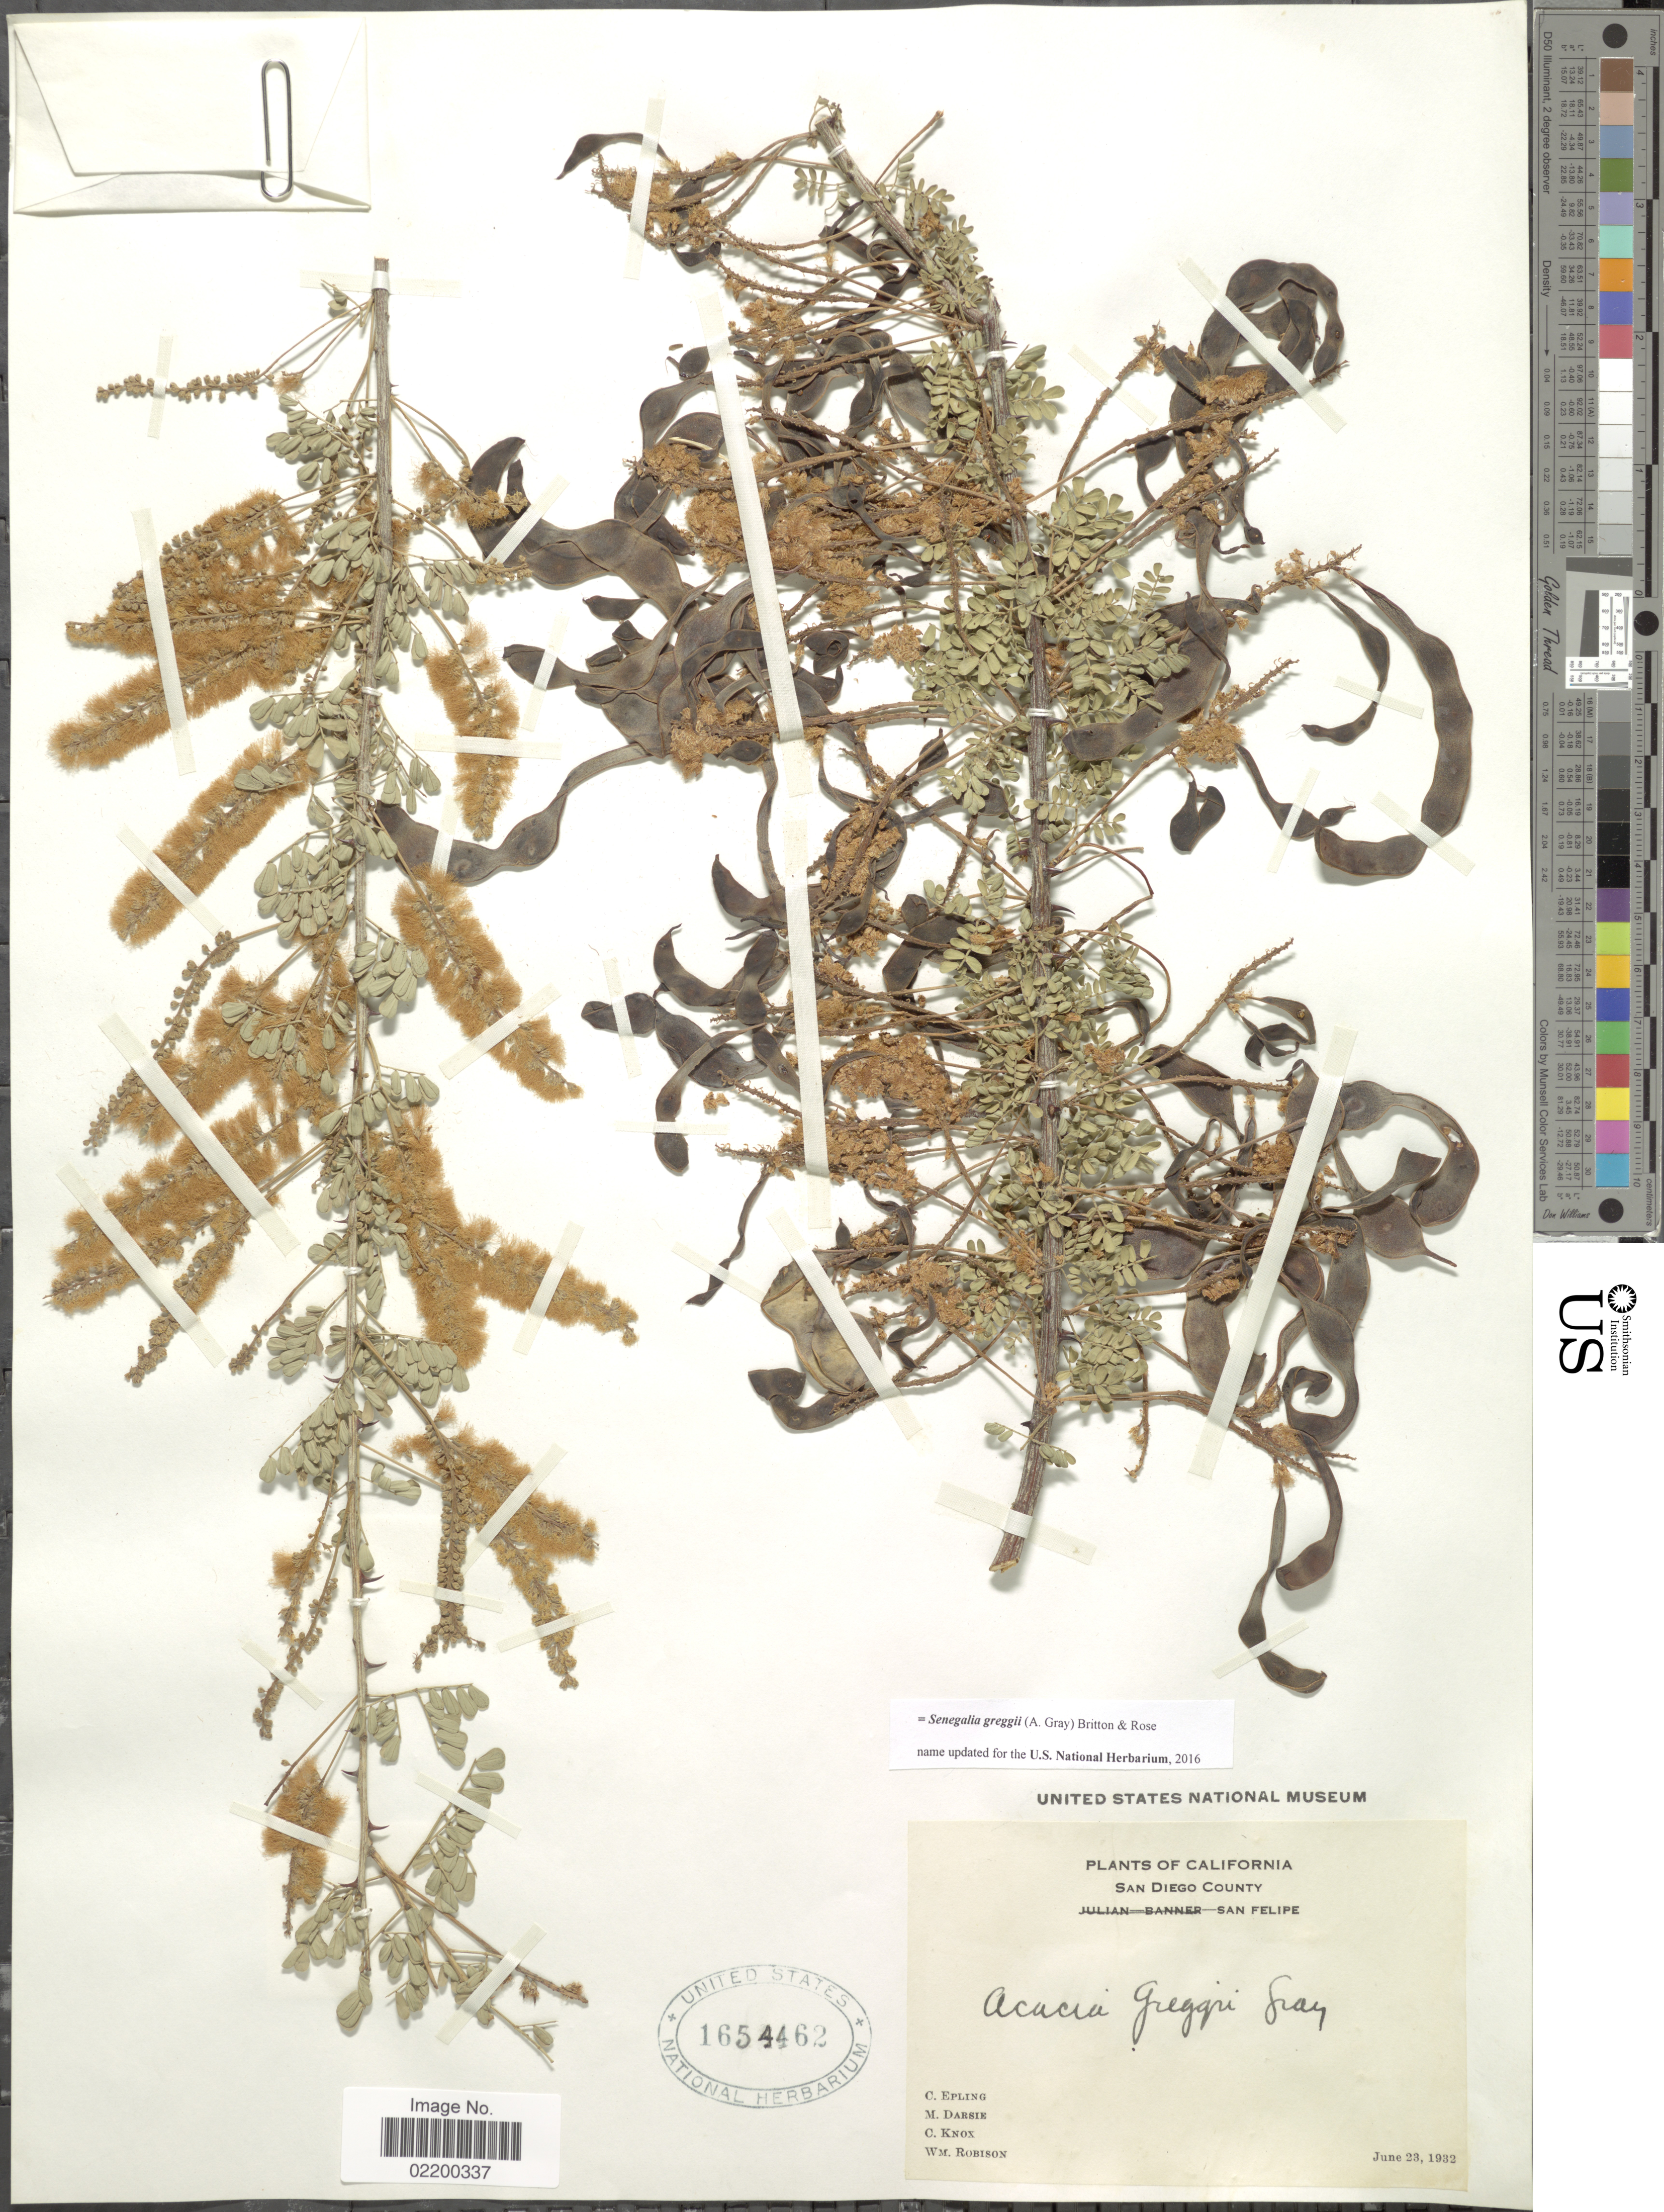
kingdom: Plantae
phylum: Tracheophyta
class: Magnoliopsida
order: Fabales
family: Fabaceae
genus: Senegalia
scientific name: Senegalia greggii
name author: (A. Gray) Britton & Rose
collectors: C. C. Epling, M. Darsie, C. Knox & W. Robison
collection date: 1932-06-23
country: United States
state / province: California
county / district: San Diego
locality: San Diego County, San Felipe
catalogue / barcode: US 1654462